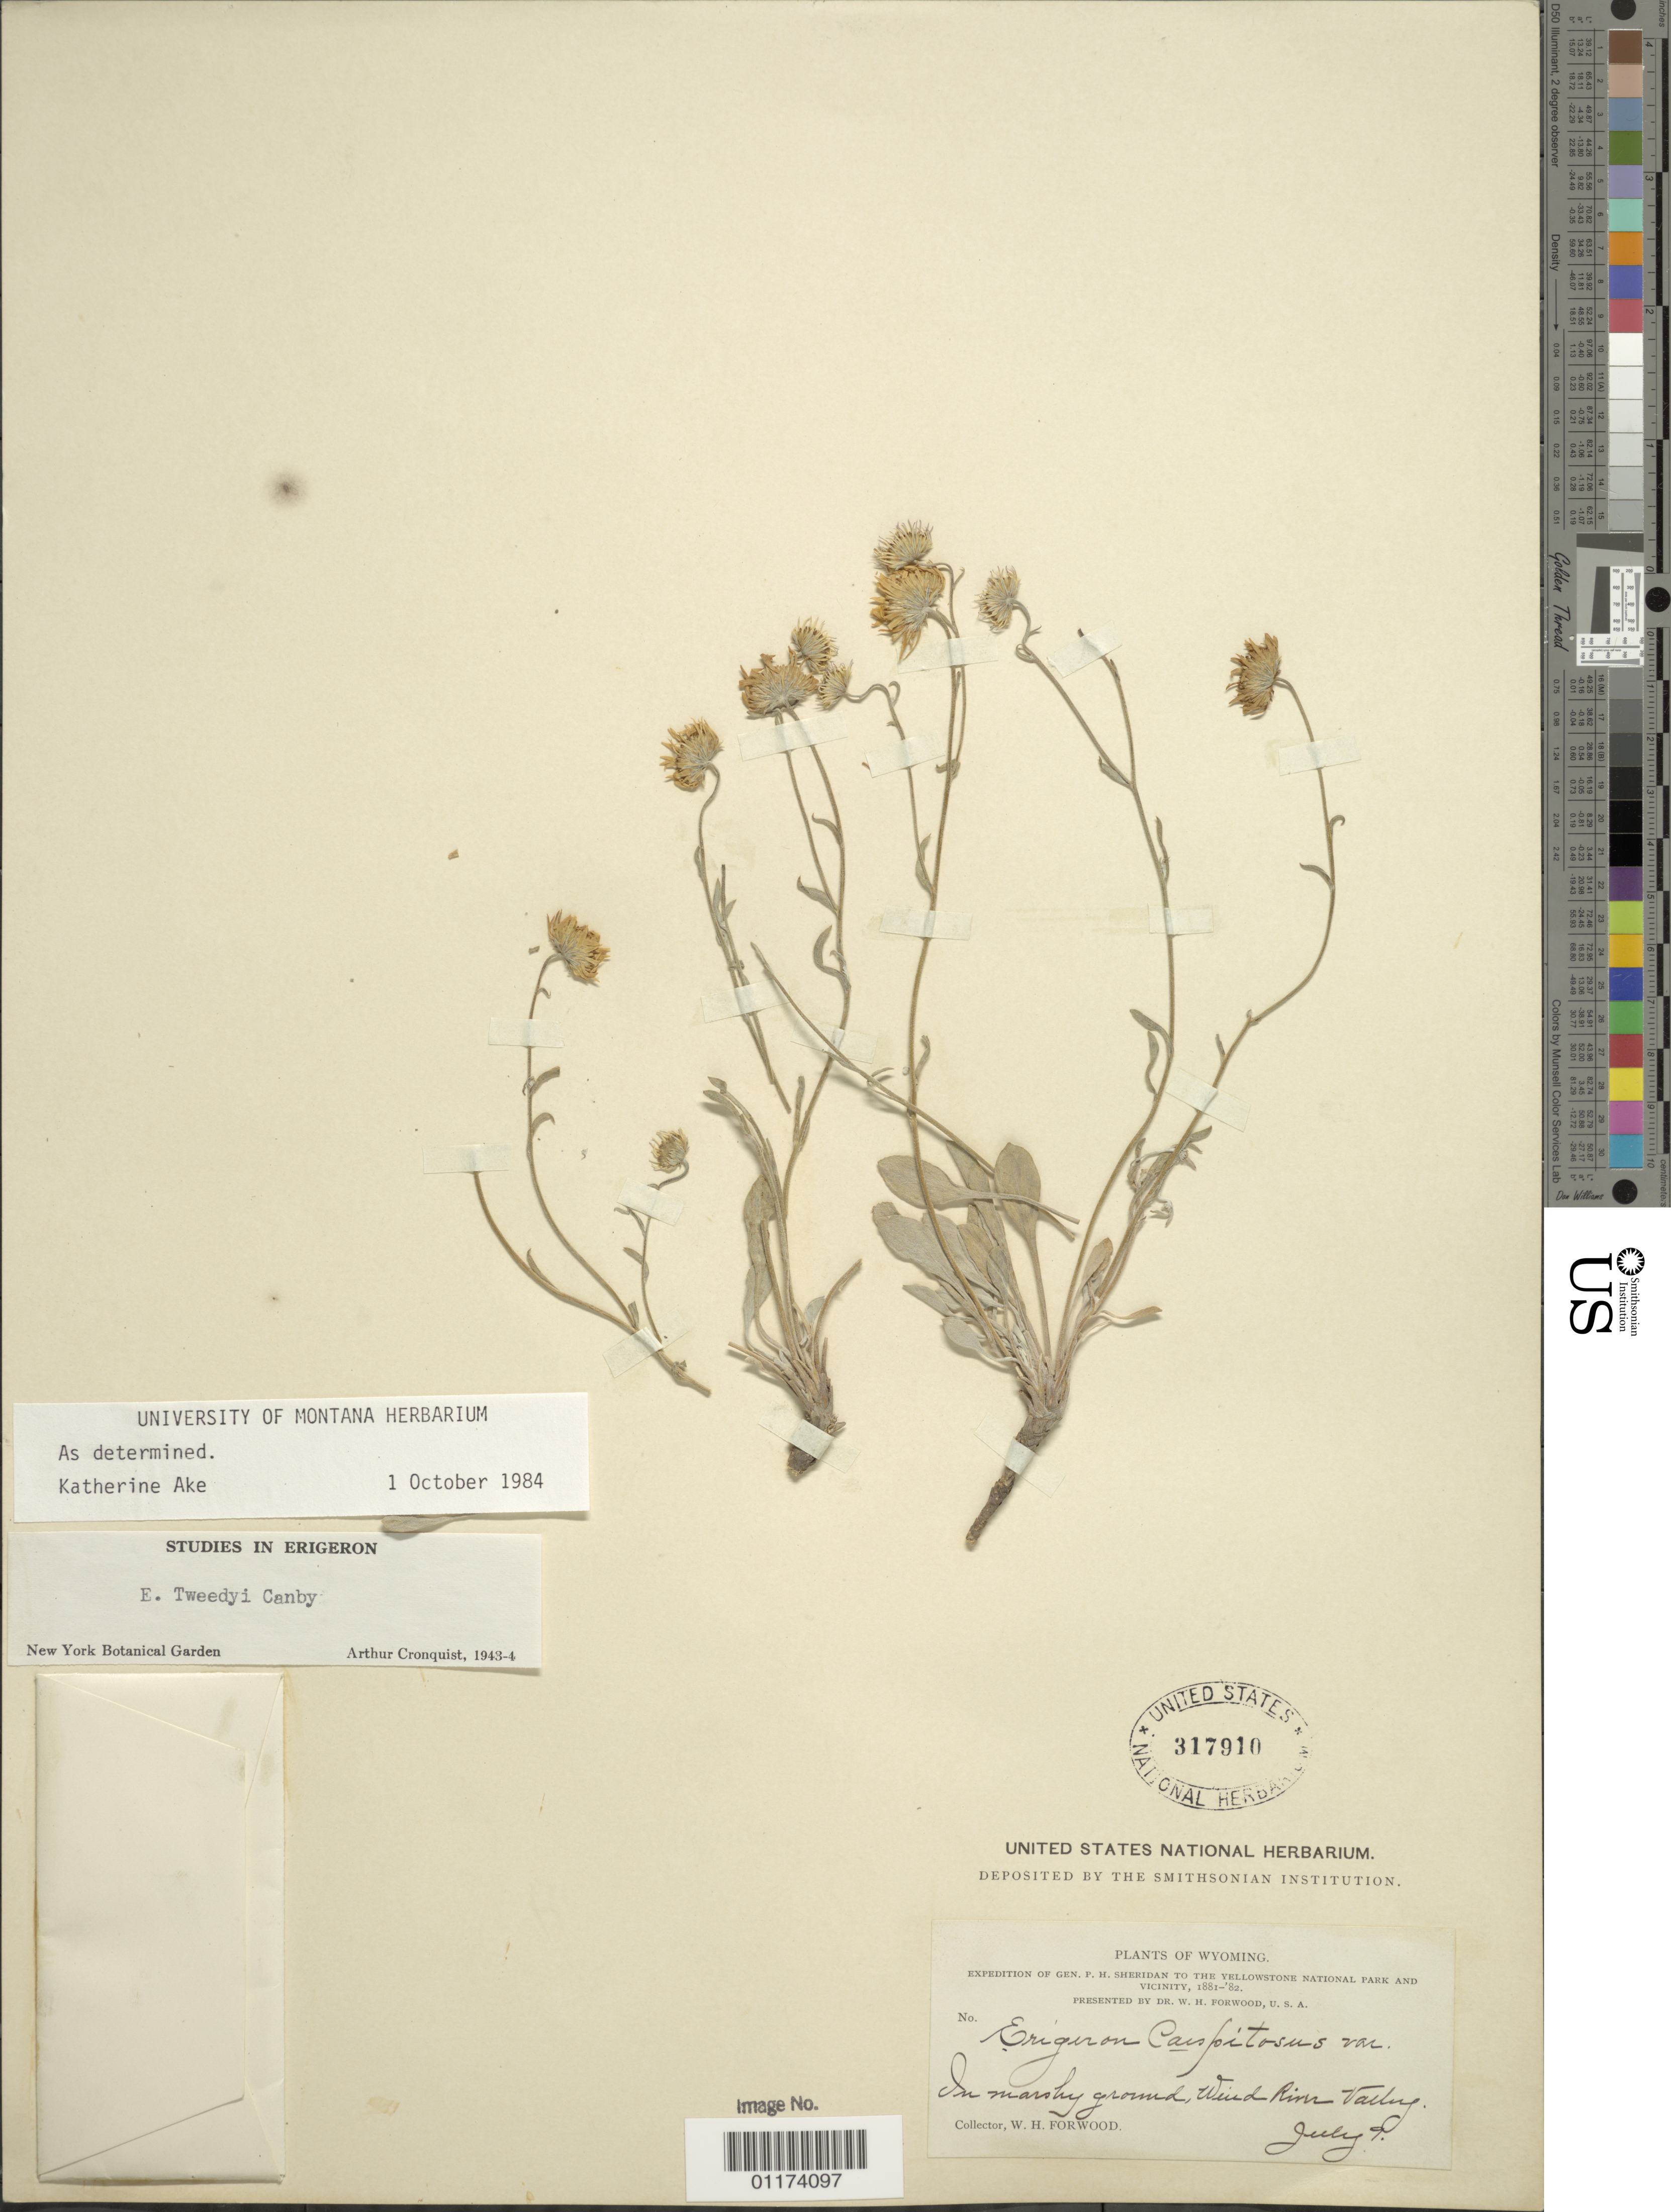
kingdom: Plantae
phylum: Tracheophyta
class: Magnoliopsida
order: Asterales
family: Asteraceae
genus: Erigeron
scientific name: Erigeron tweediei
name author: Hook. & Arn.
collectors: W. Forwood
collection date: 1881-07-09 or 1882-07-09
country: United States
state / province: Wyoming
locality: Wind River Valley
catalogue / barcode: US 317910